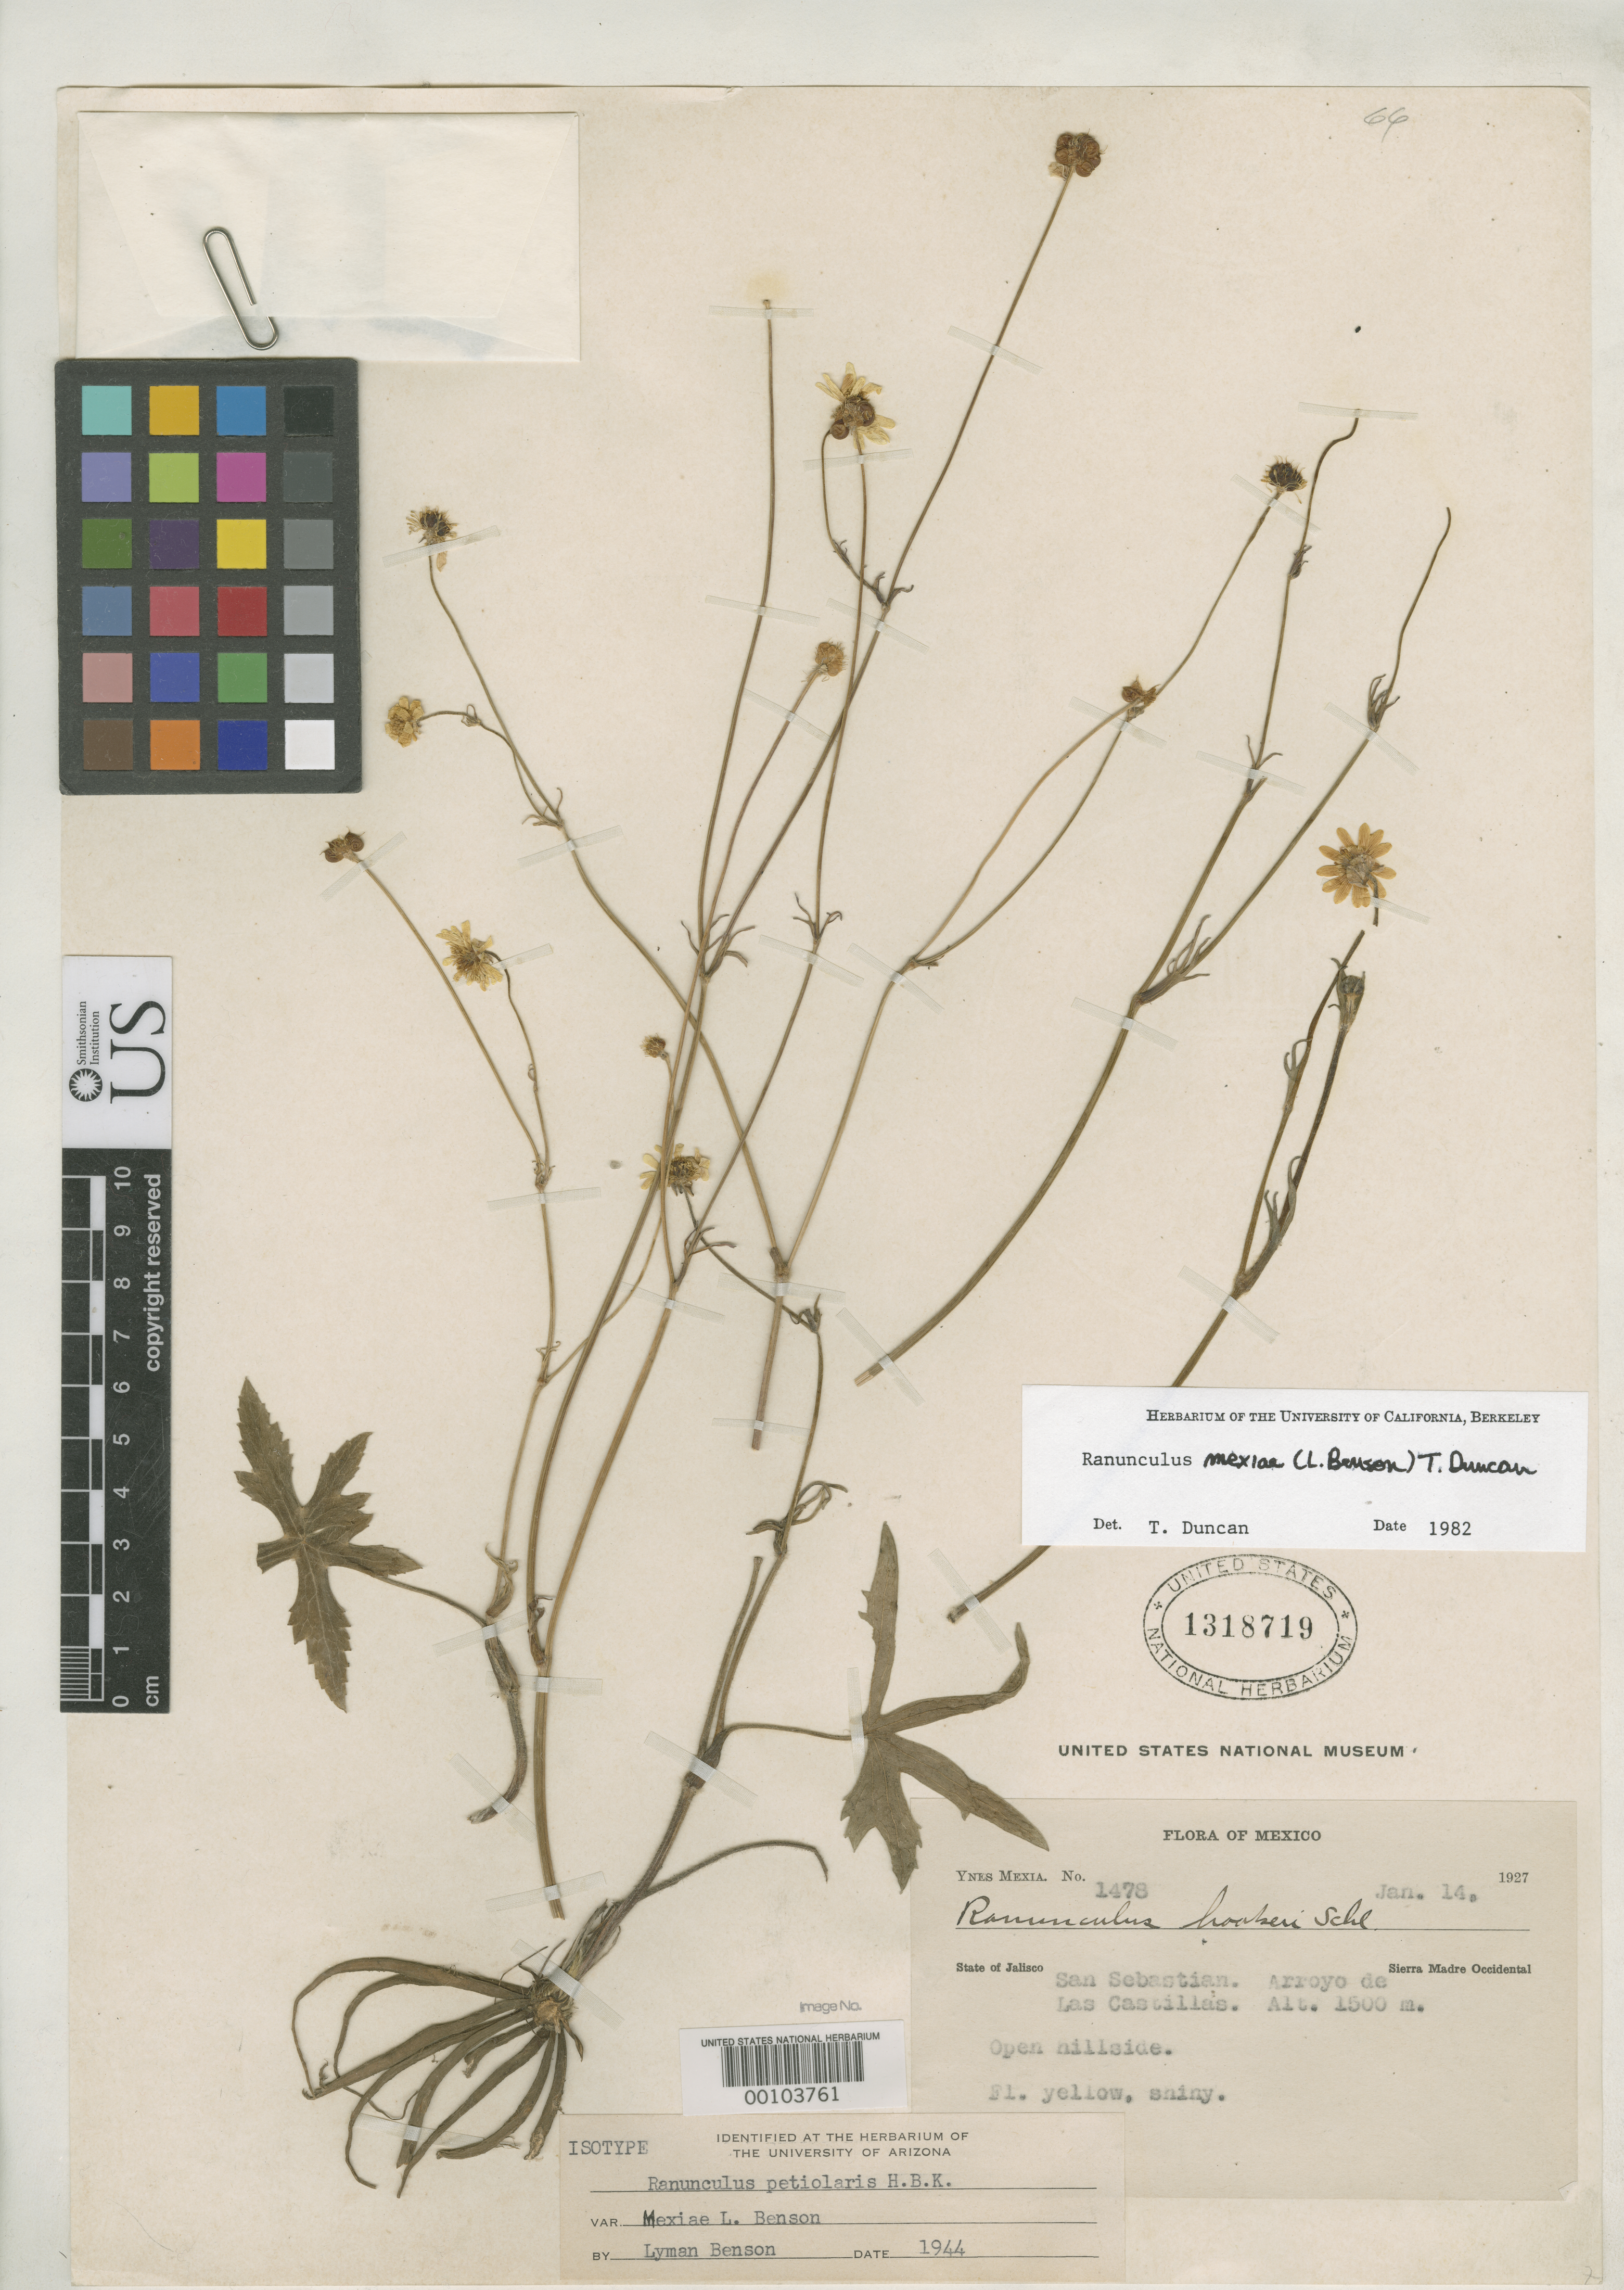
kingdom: Plantae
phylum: Tracheophyta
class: Magnoliopsida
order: Ranunculales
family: Ranunculaceae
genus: Ranunculus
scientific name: Ranunculus petiolaris var. mexiae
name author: L.D. Benson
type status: Isotype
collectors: Y. Mexia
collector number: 1478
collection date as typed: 14 Jan 1927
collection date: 1927-01-14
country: Mexico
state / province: Jalisco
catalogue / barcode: US 1318719